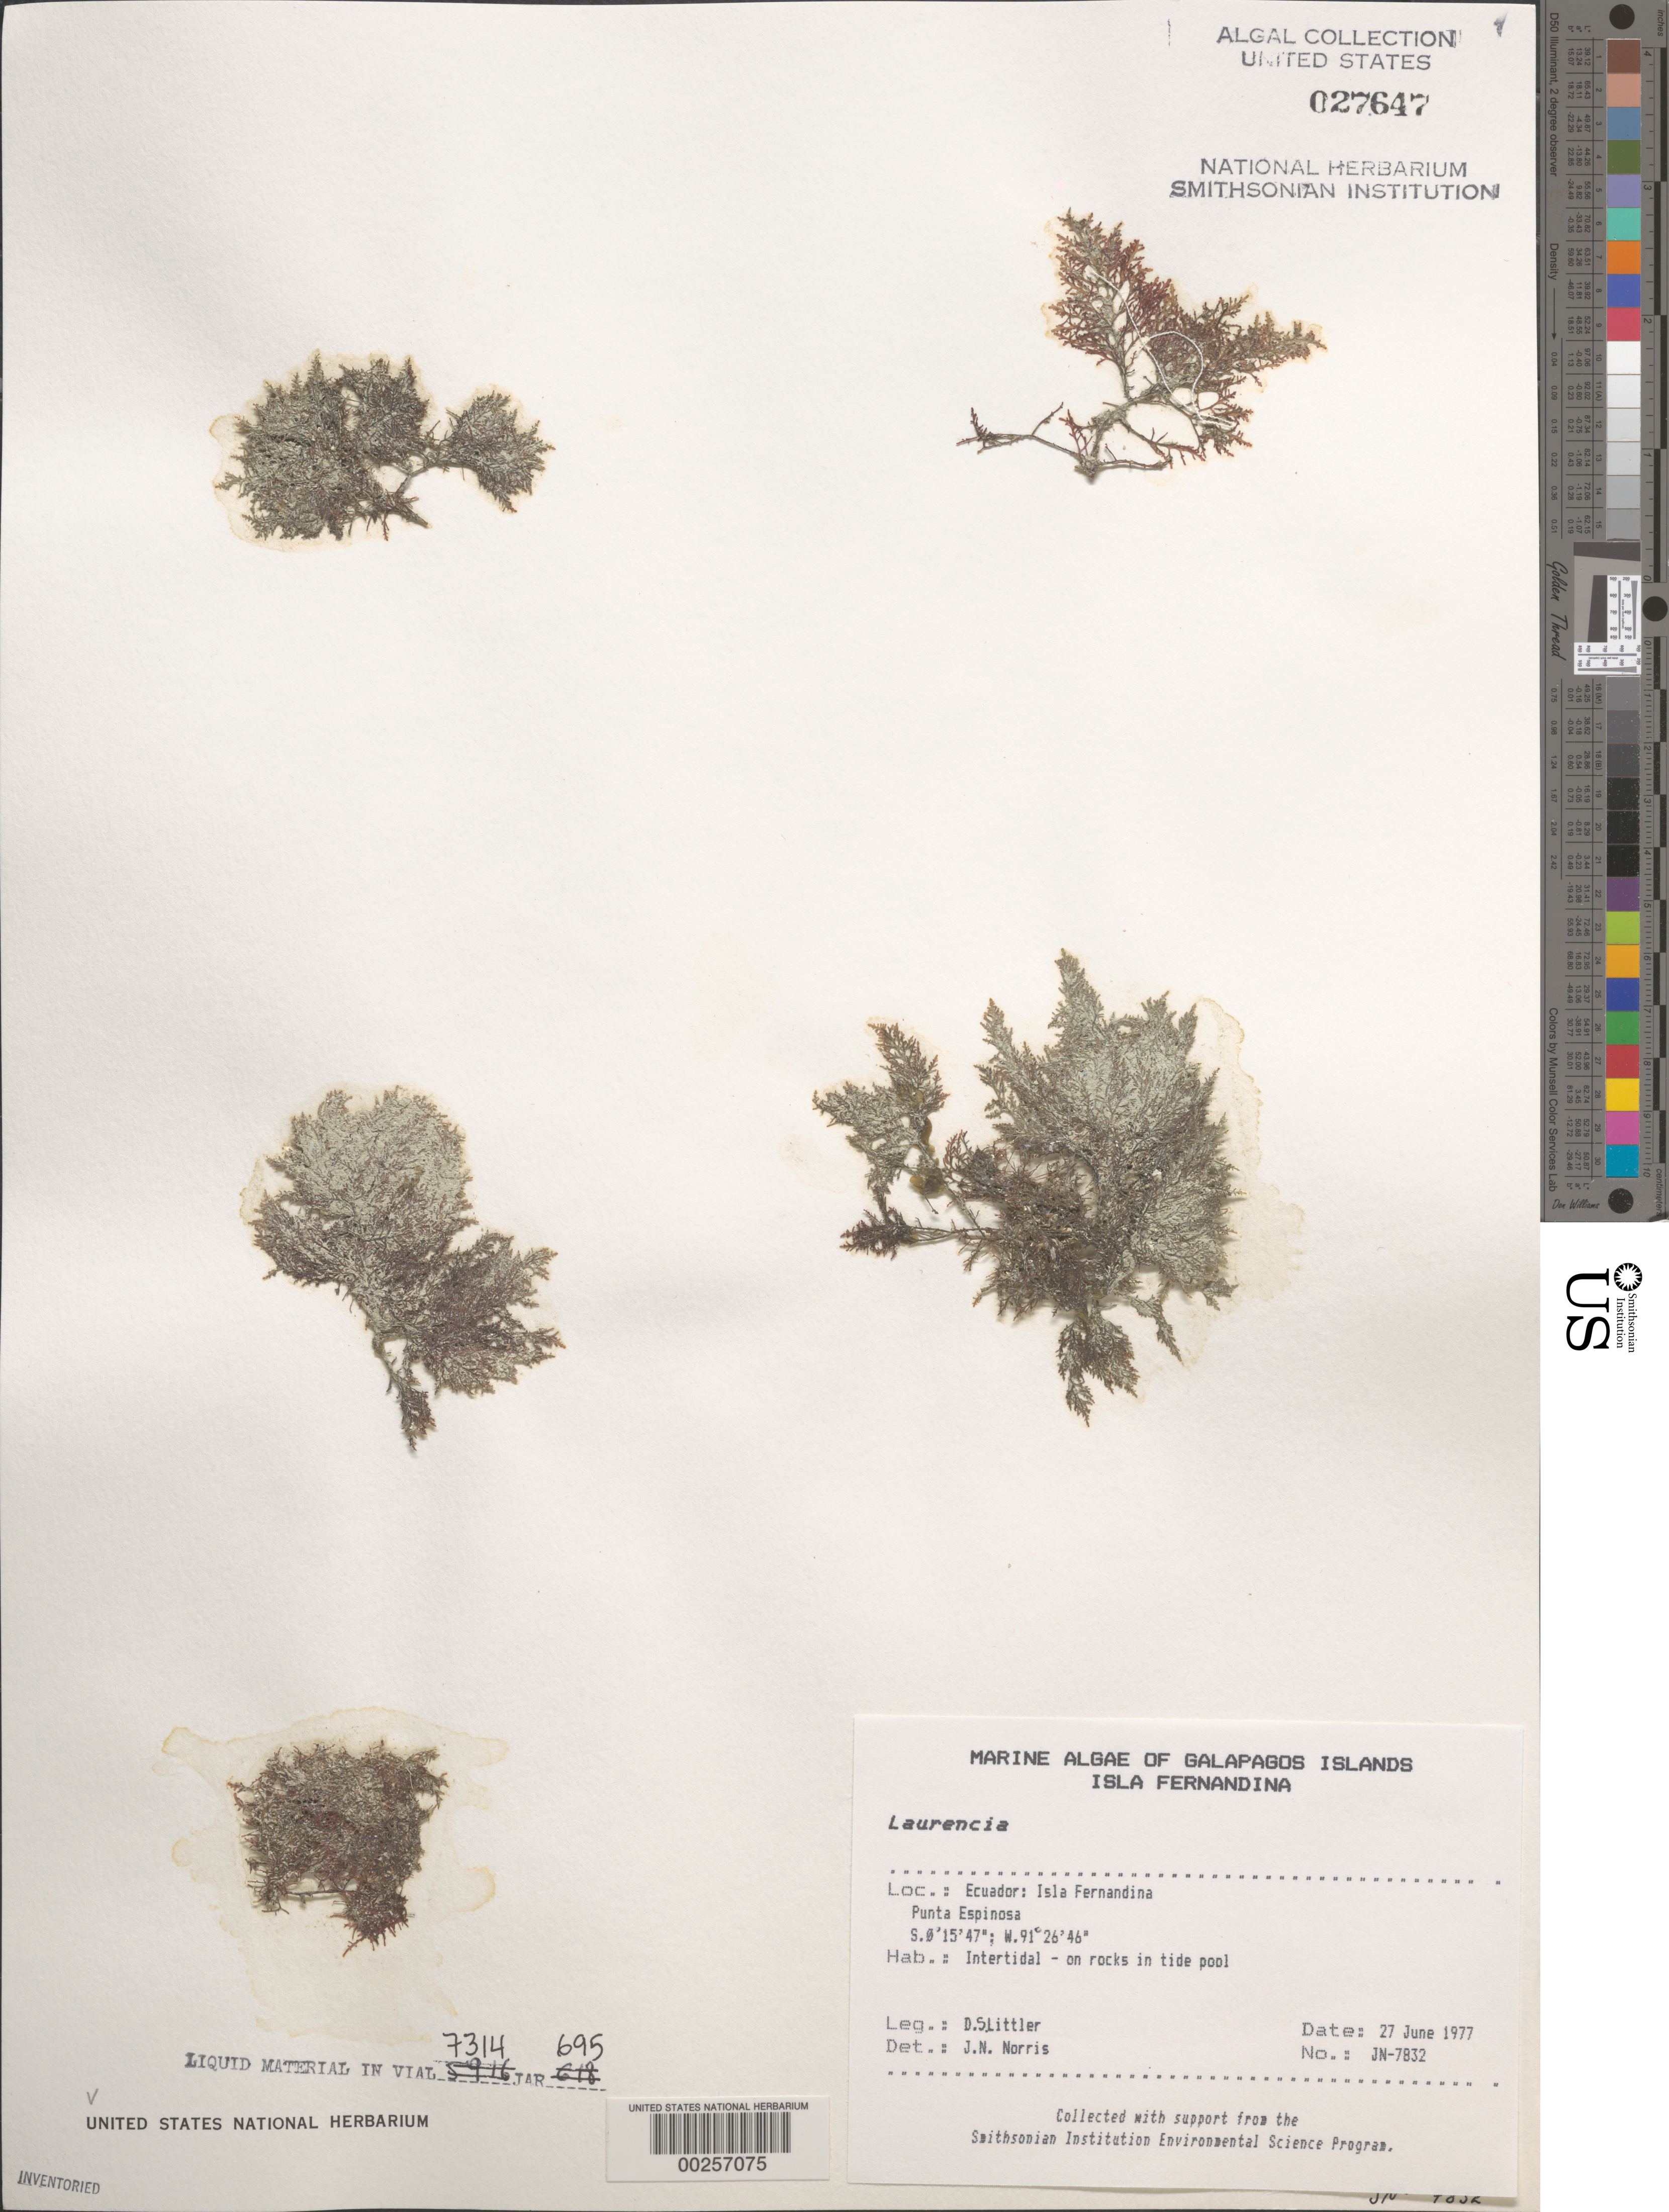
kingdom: Plantae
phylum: Rhodophyta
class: Florideophyceae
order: Ceramiales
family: Rhodomelaceae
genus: Laurencia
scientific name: Laurencia sp.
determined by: Norris, James N.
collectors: D. S. Littler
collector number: Jn-7832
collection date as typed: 27 Jun 1977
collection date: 1977-06-27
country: Ecuador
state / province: Colón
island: Fernandina [Narborough]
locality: Punta Espinosa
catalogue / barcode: US 27647